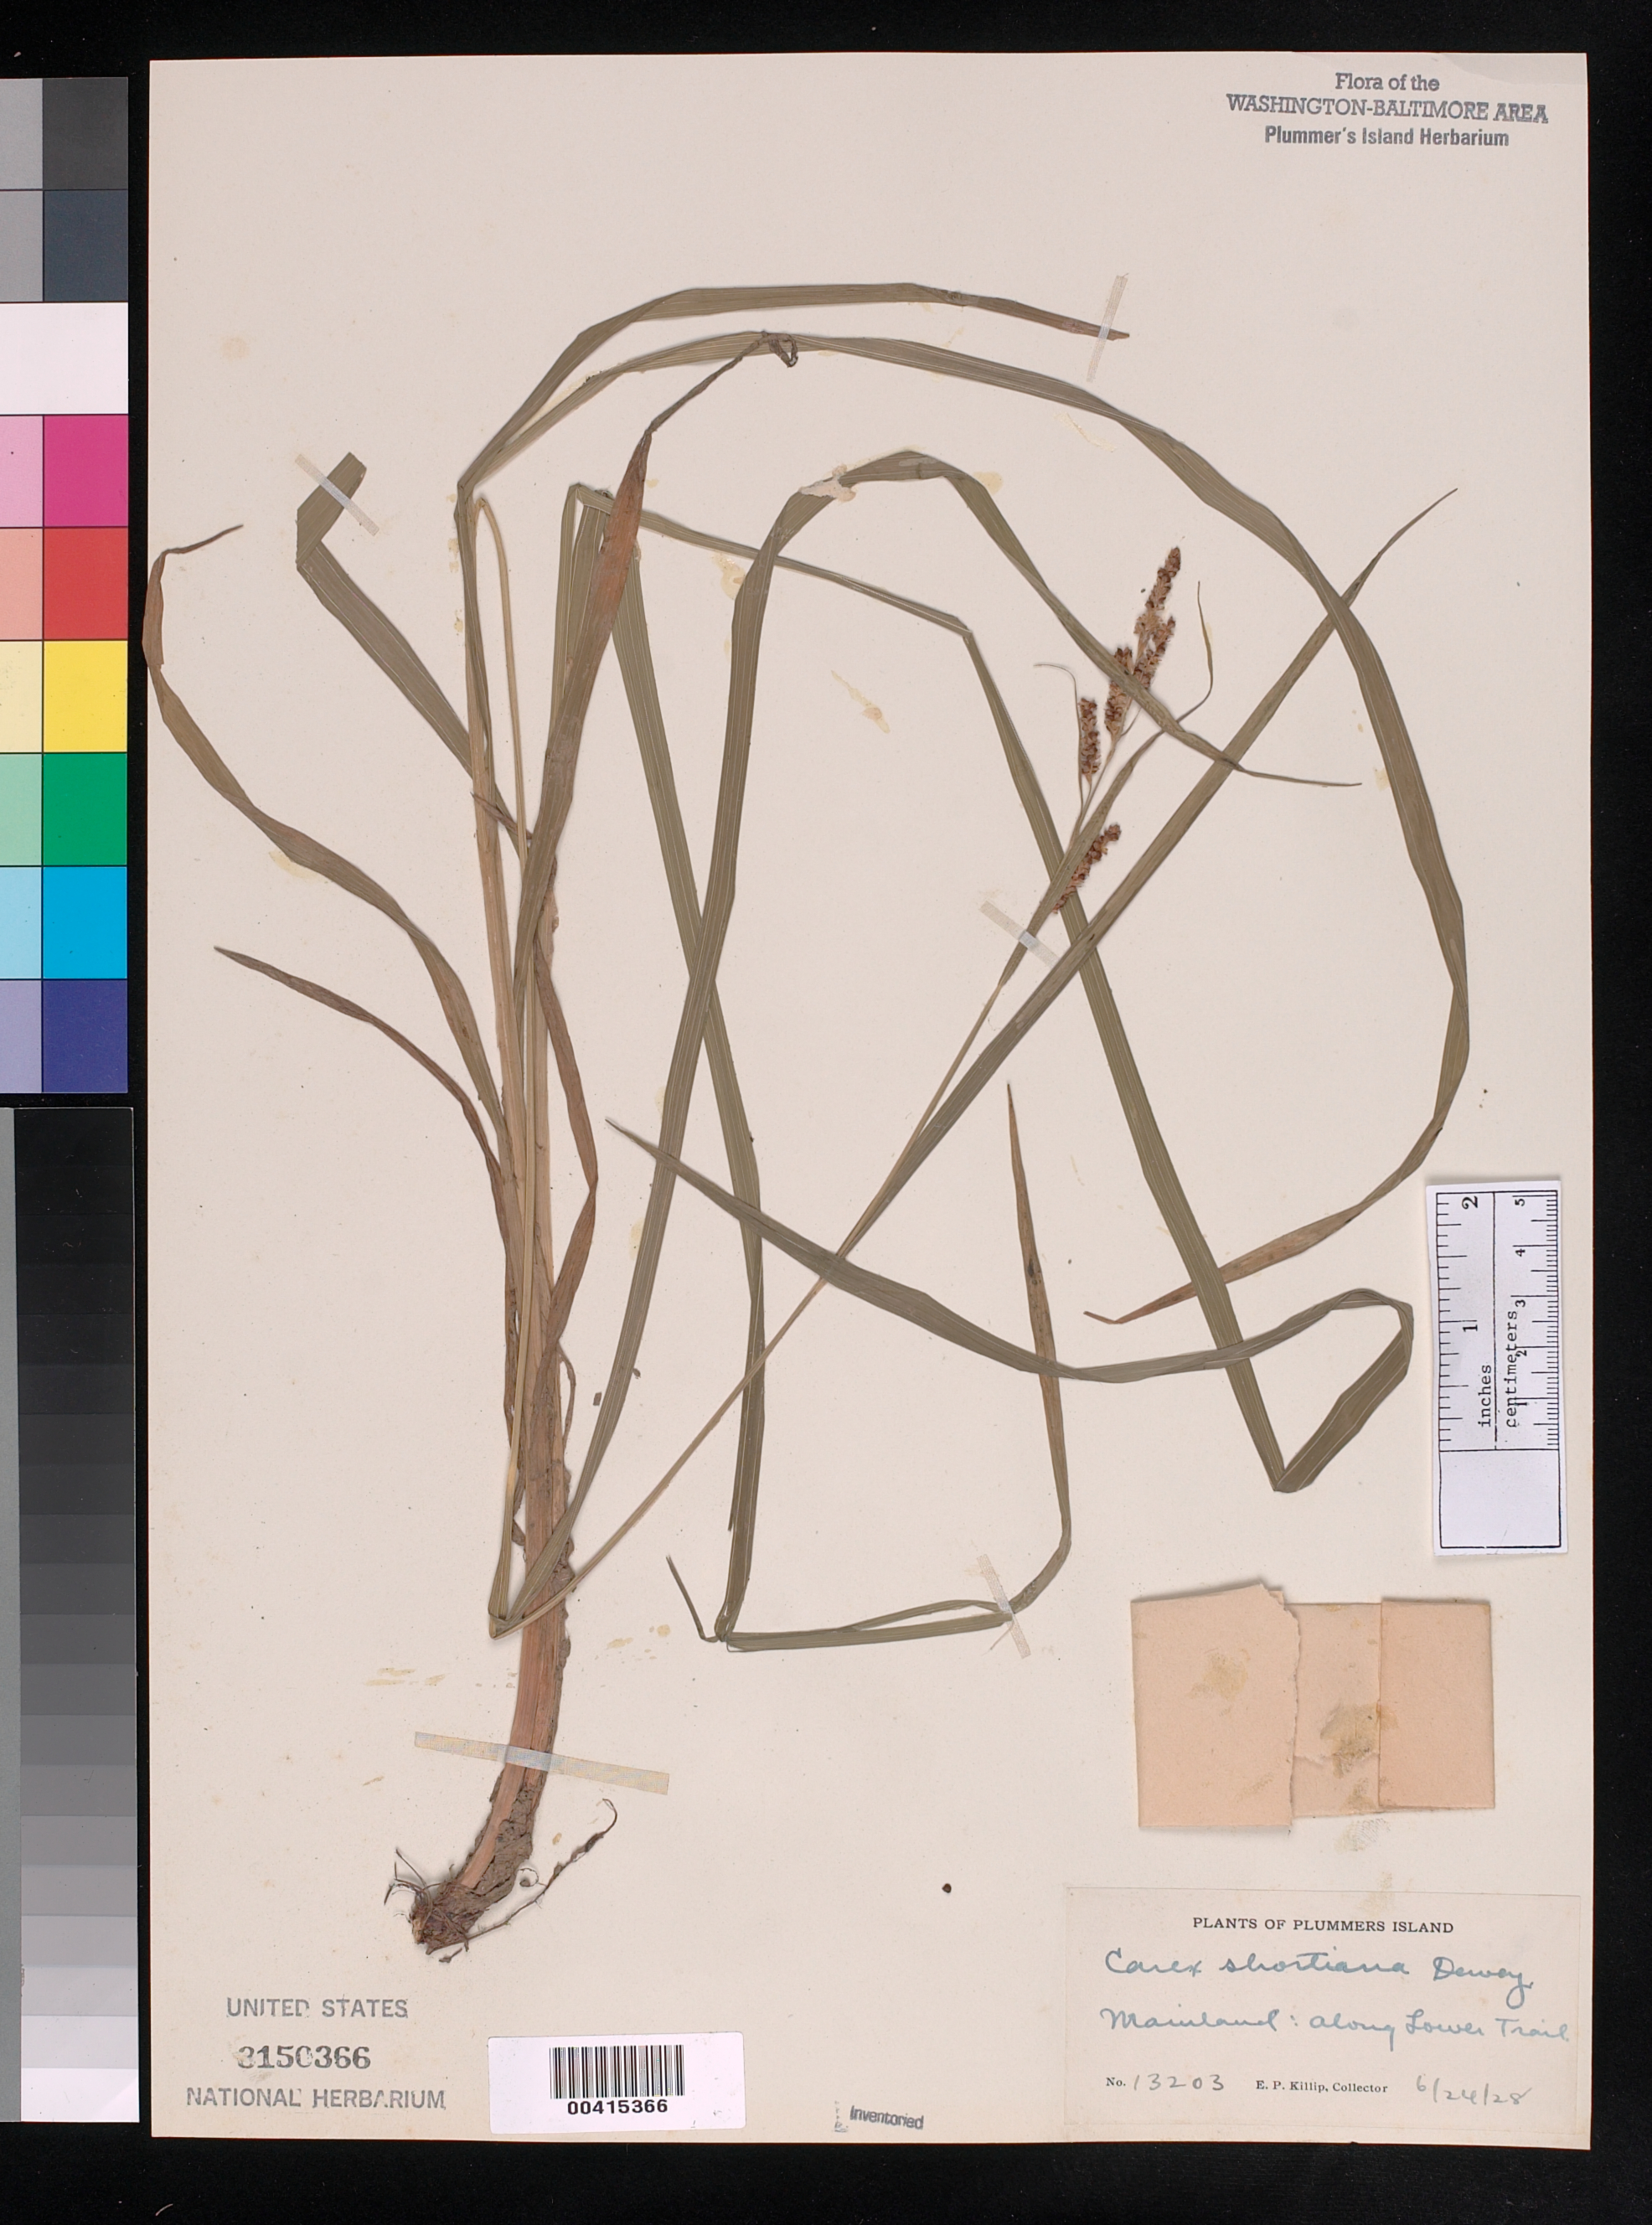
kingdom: Plantae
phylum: Tracheophyta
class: Liliopsida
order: Poales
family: Cyperaceae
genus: Carex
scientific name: Carex shortiana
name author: Dewey & Torr.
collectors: E. P. Killip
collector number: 13203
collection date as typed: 24 Jun 1928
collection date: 1928-06-24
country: United States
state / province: Maryland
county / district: Montgomery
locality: Plummer's Island, mainland along lower trail Plummers Island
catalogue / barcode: US 3150366